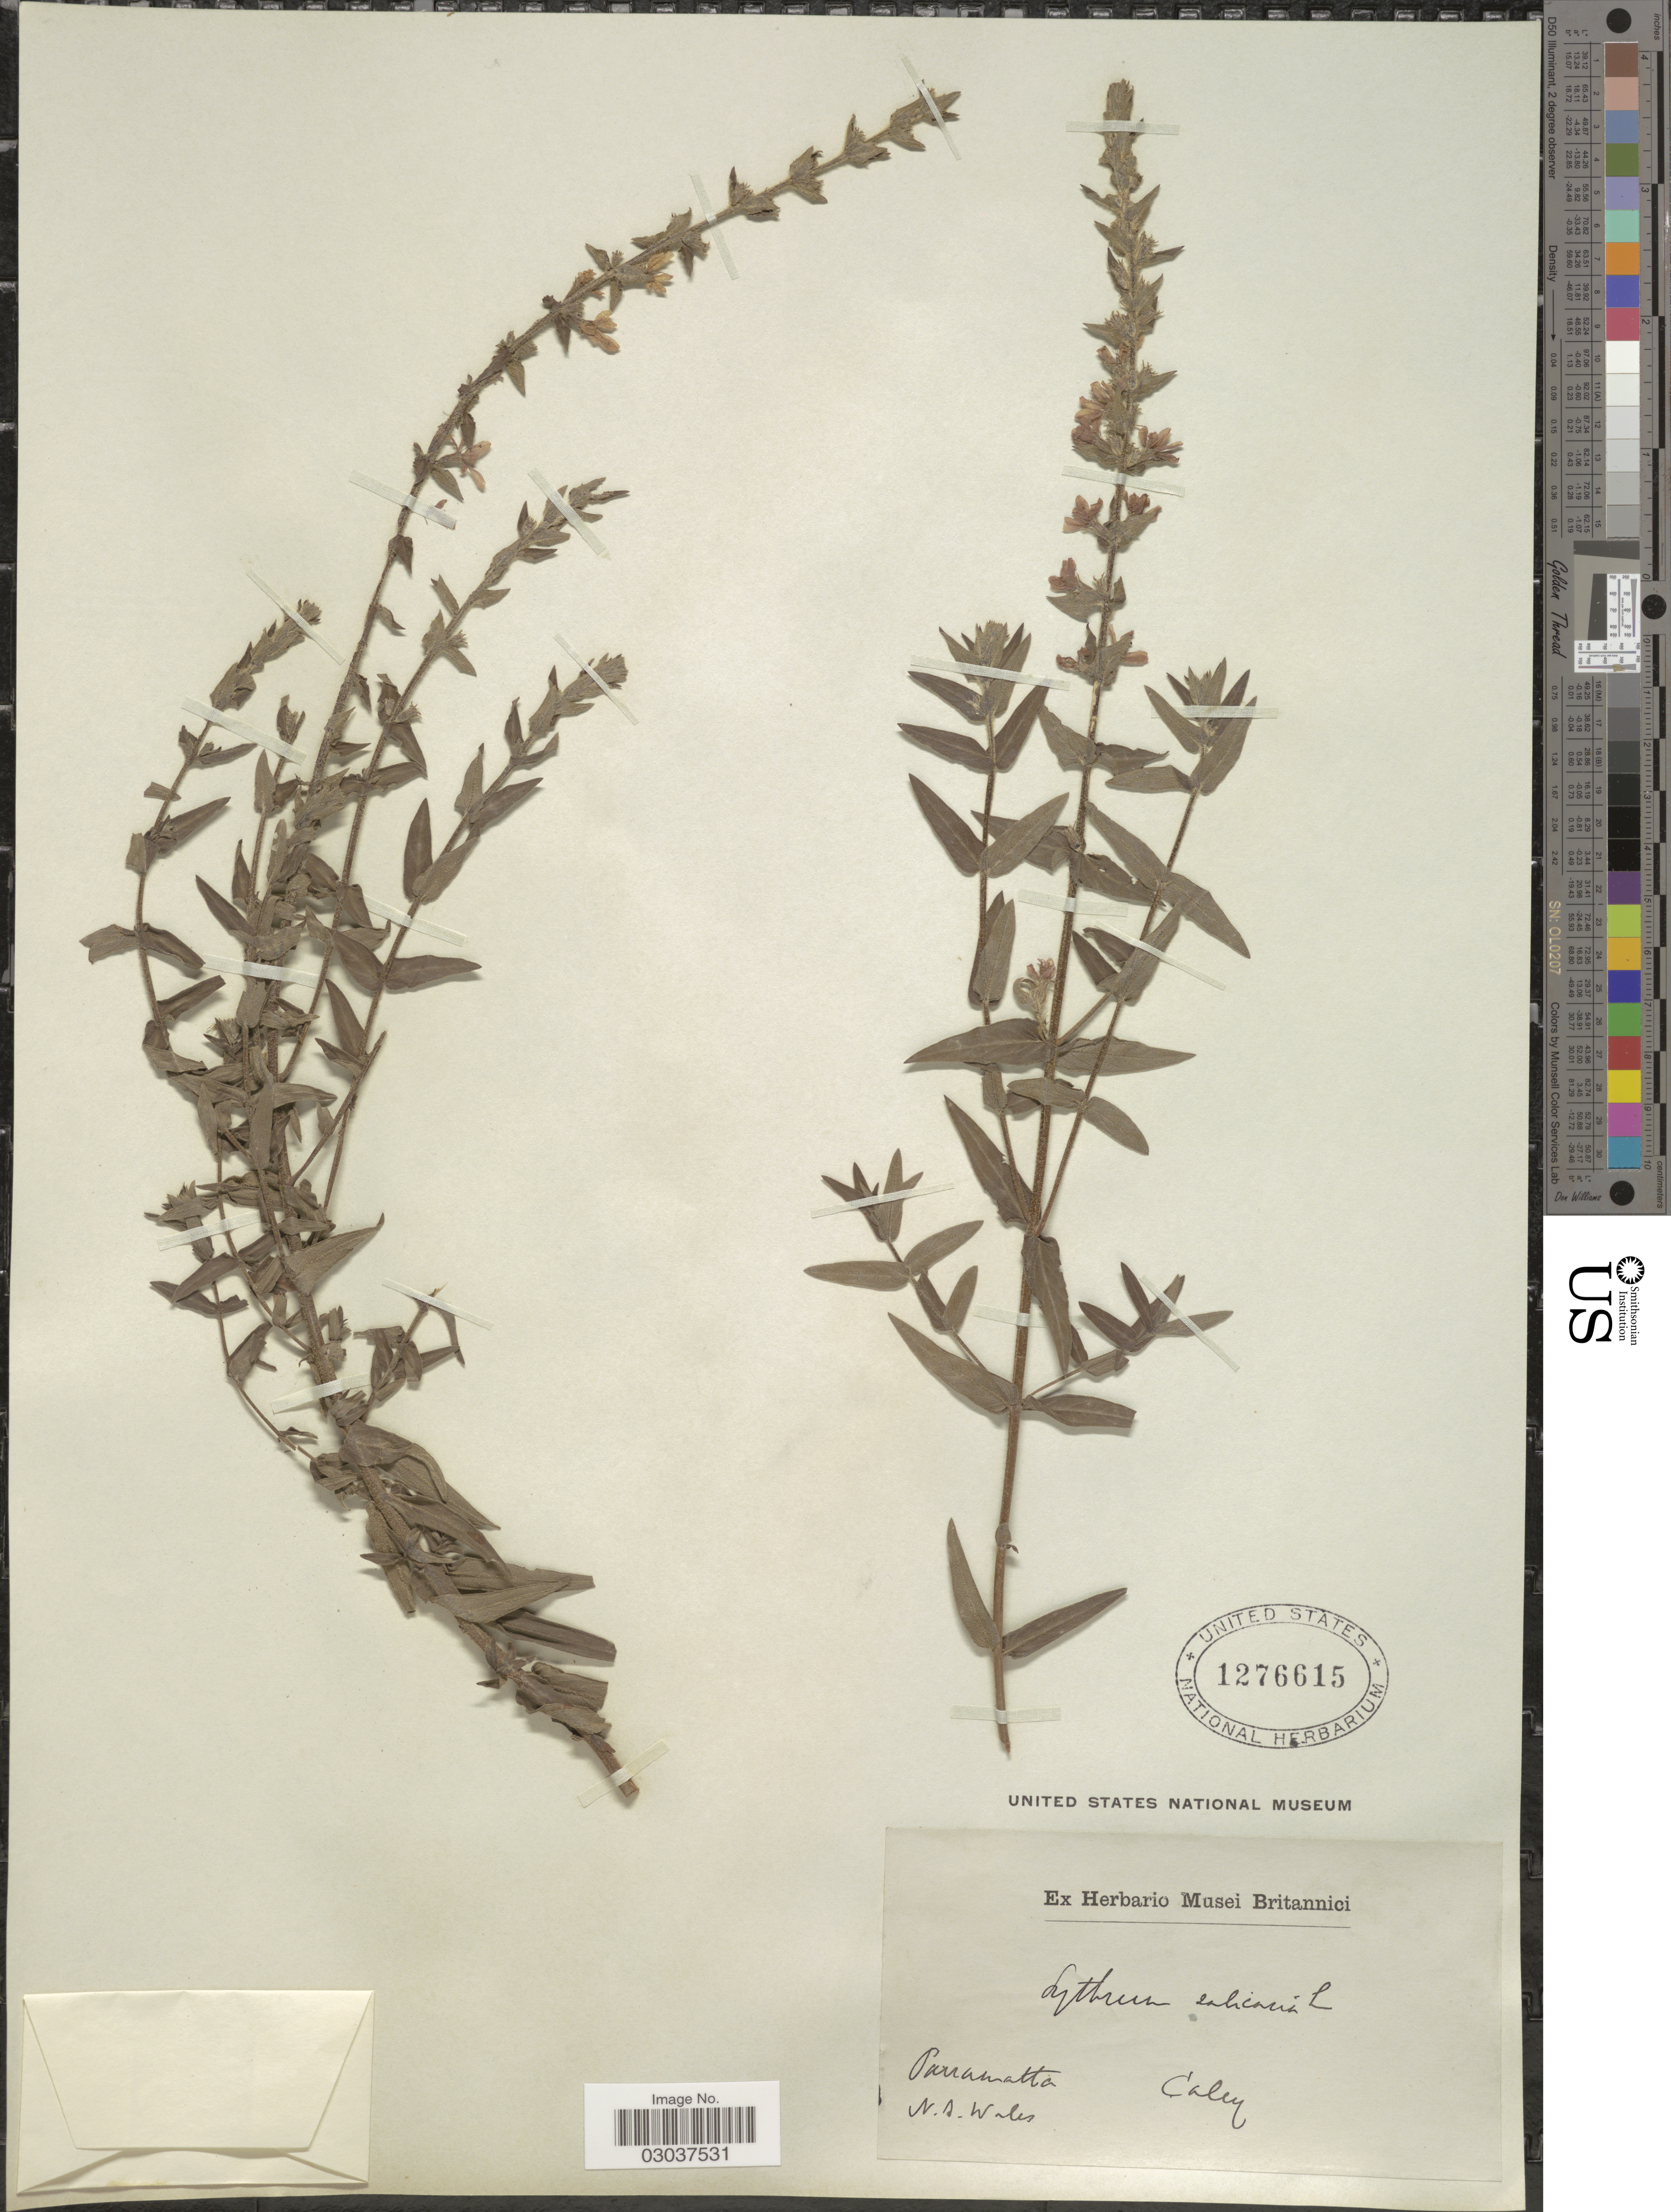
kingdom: Plantae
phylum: Tracheophyta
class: Magnoliopsida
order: Myrtales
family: Lythraceae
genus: Lythrum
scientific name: Lythrum salicaria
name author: L.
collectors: -. Caley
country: Australia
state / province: New South Wales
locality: Parramatta.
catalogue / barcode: US 1276615